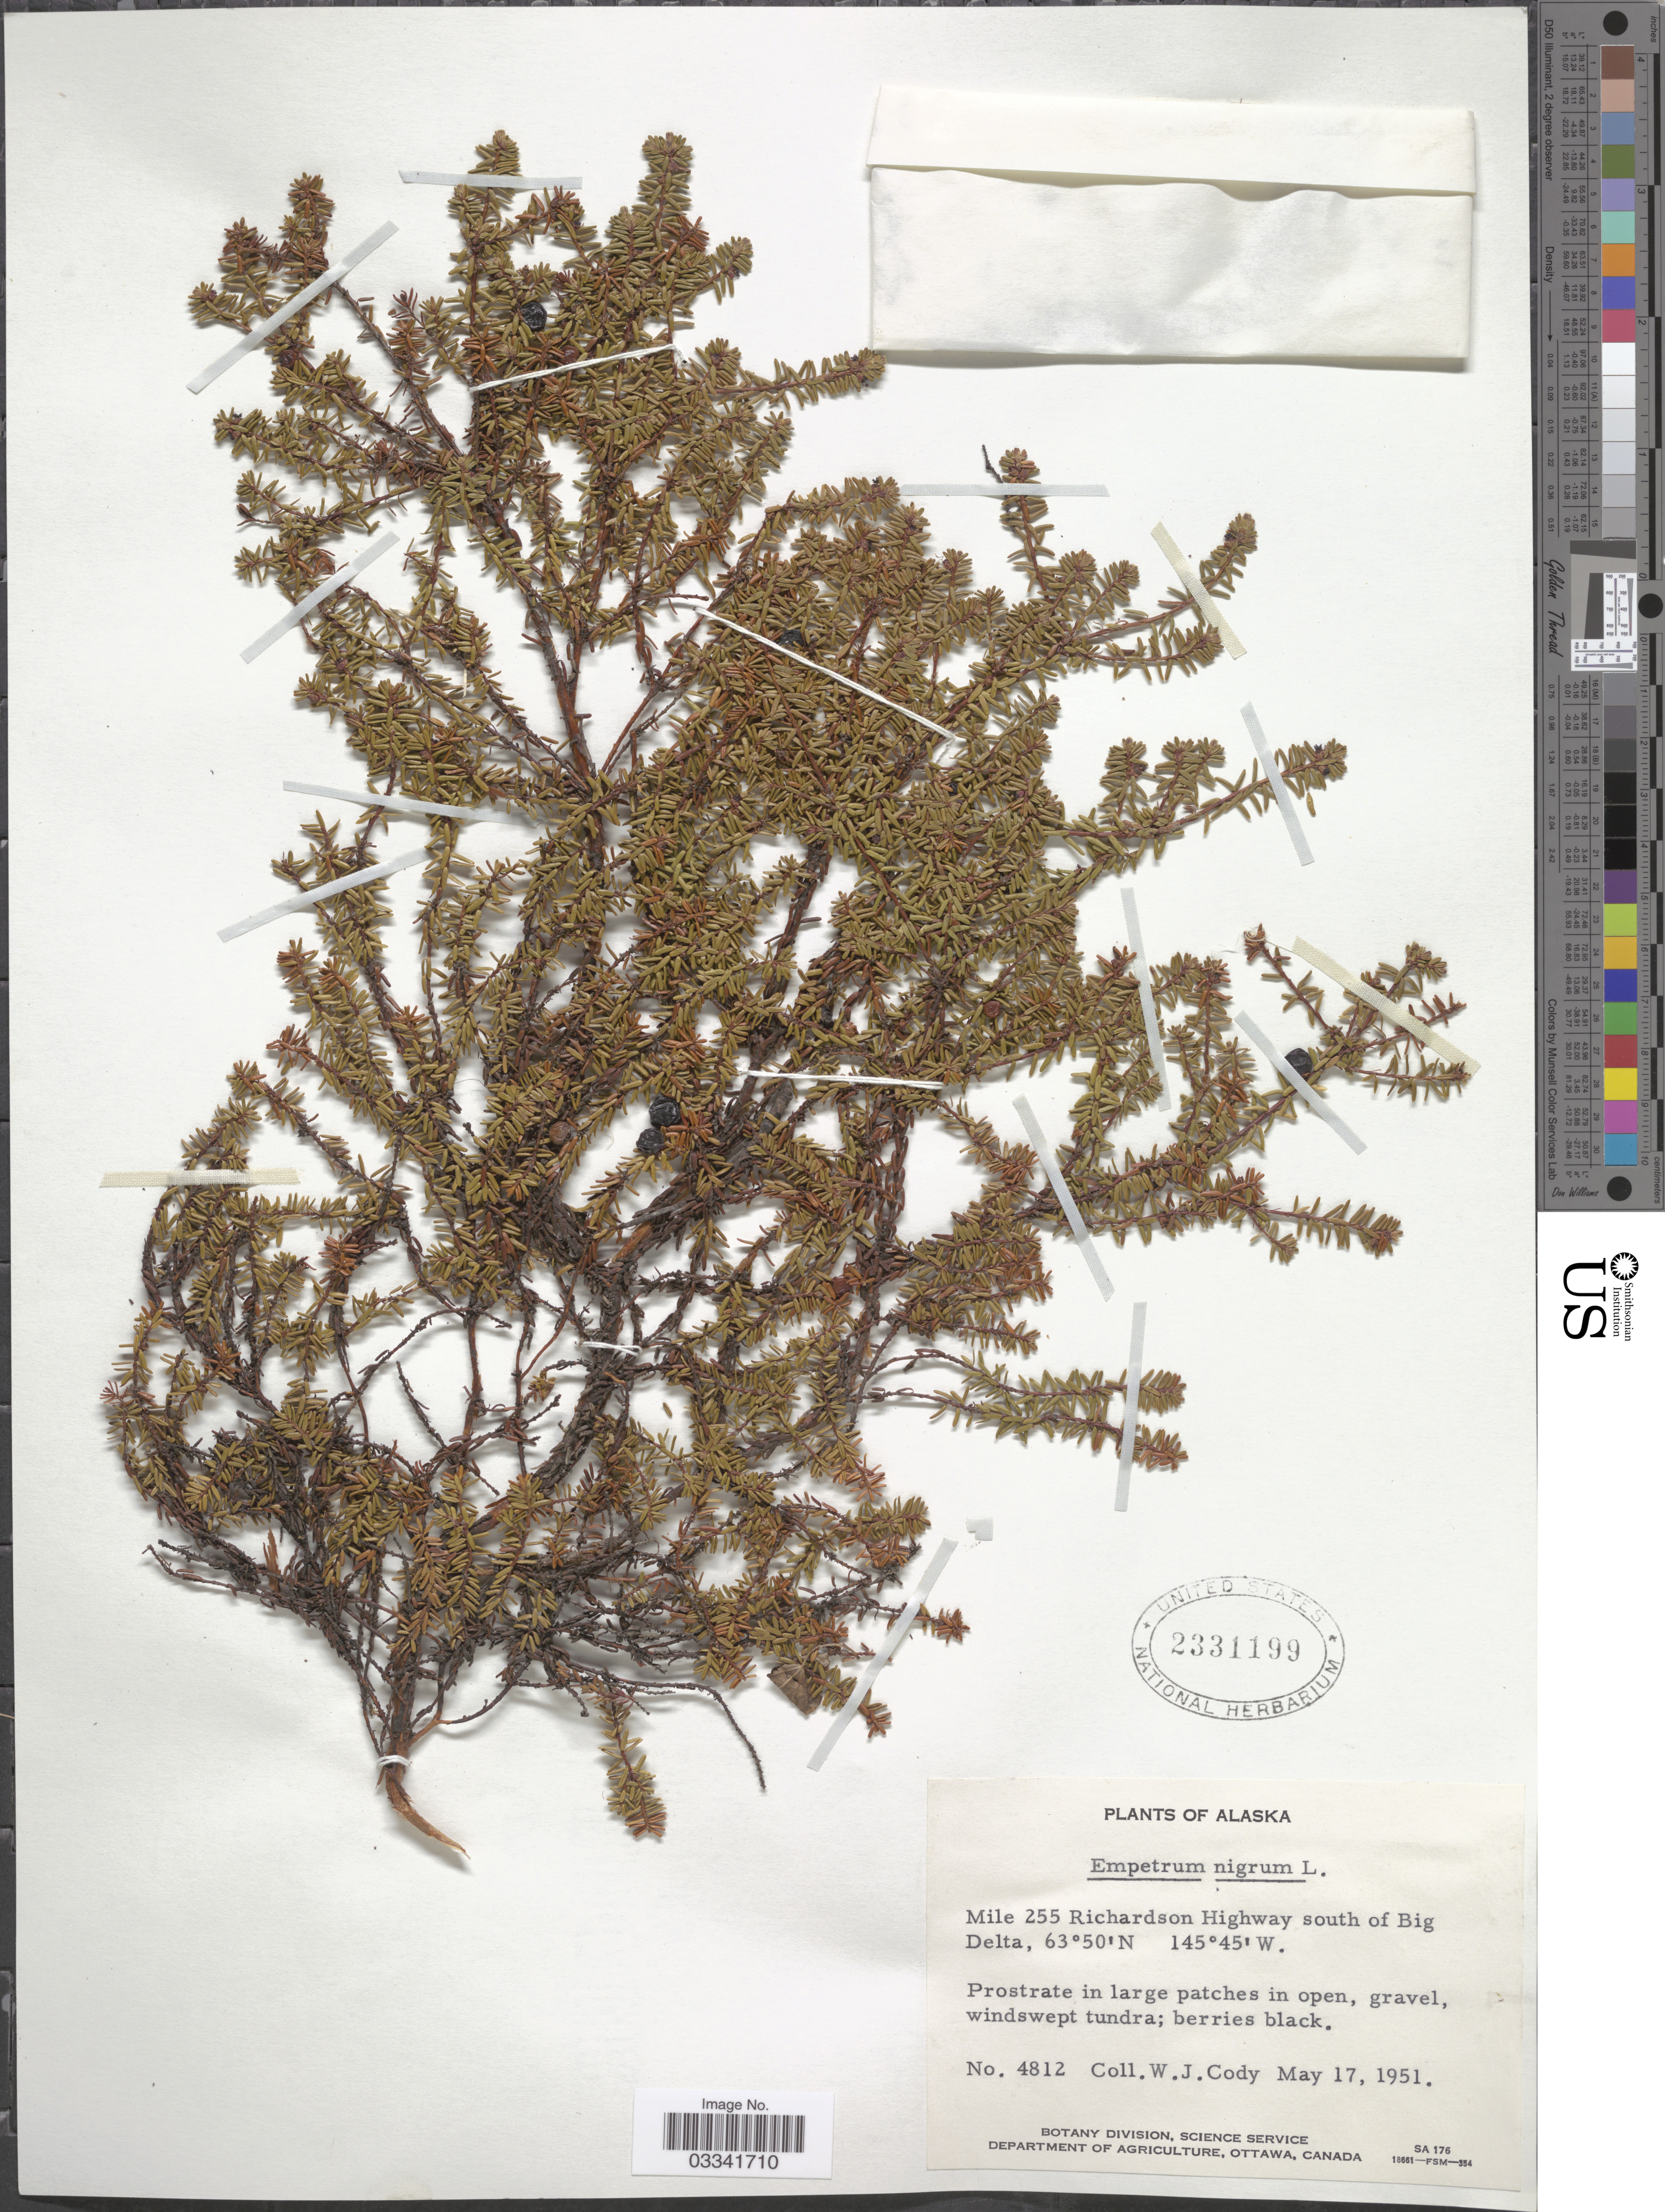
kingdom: Plantae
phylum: Tracheophyta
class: Magnoliopsida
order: Ericales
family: Ericaceae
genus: Empetrum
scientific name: Empetrum nigrum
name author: L.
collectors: W. Cody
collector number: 4812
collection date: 1951-05-17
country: United States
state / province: Alaska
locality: Mile 255 Richardson Highway south of Big Delta.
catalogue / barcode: US 2331199